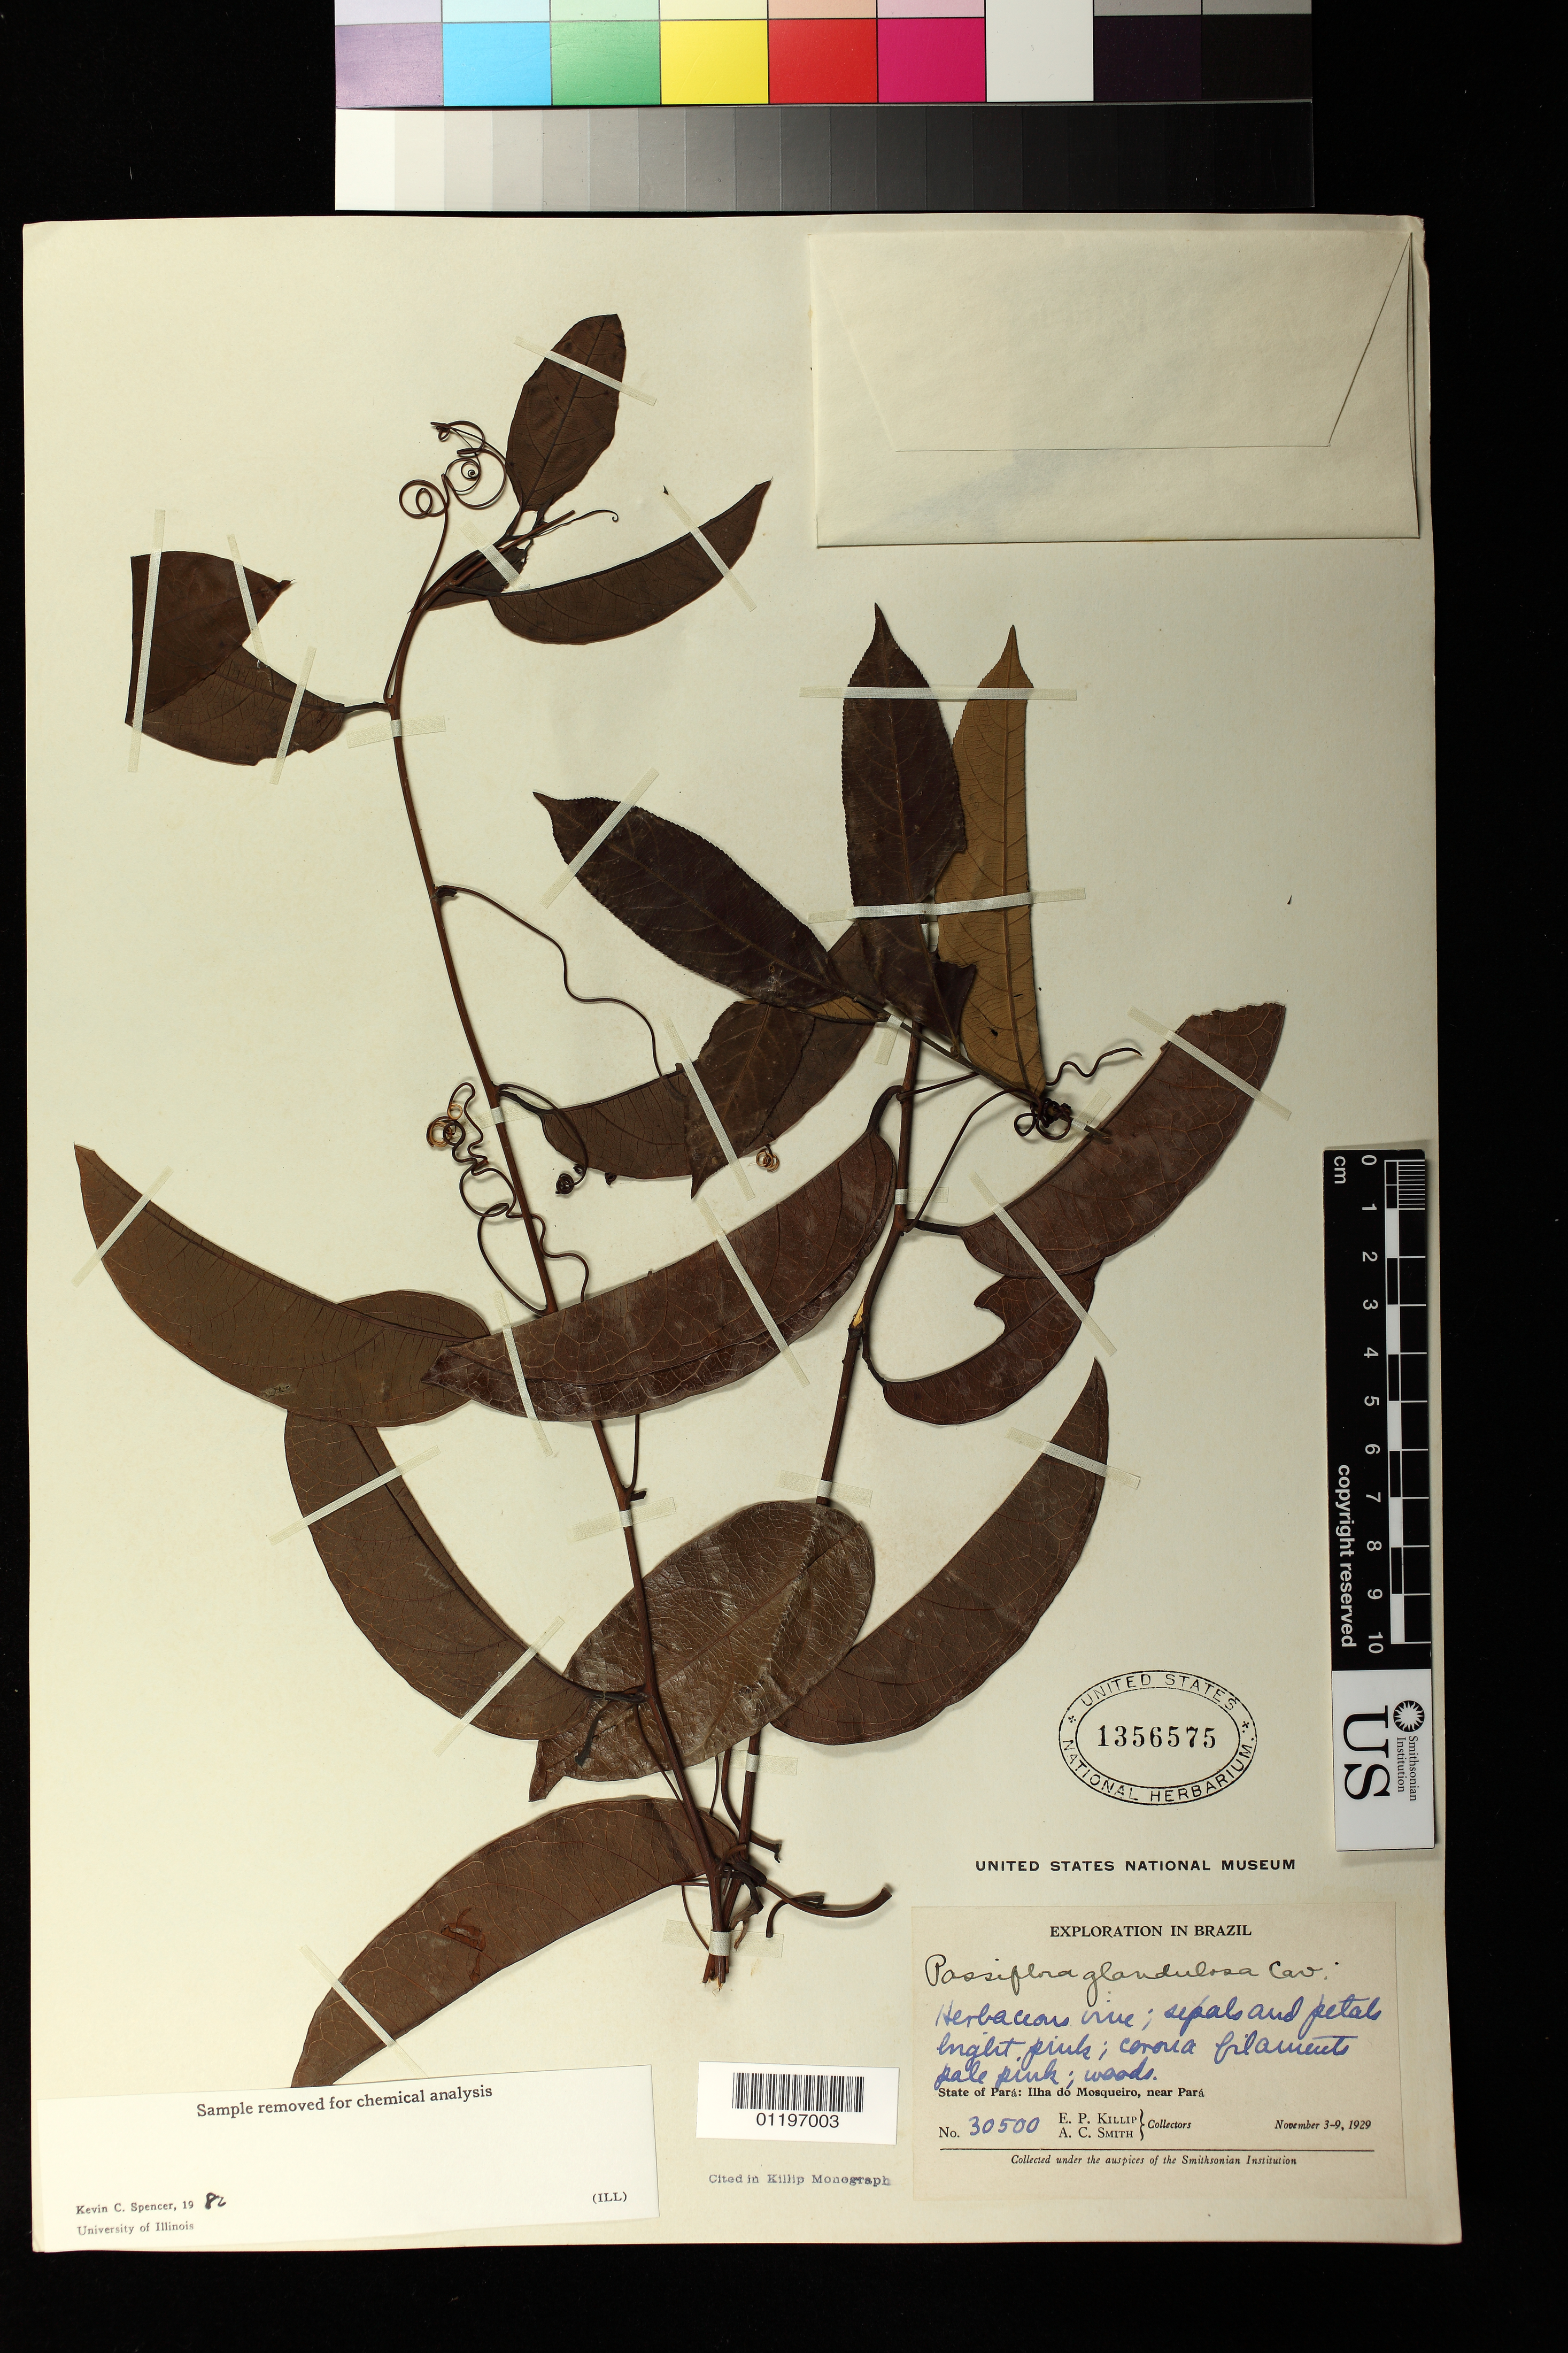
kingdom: Plantae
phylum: Tracheophyta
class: Magnoliopsida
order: Malpighiales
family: Passifloraceae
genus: Passiflora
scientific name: Passiflora glandulosa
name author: Cav.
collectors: E. P. Killip & A. C. Smith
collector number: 30500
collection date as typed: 03 Nov 1929 to 09 Nov 1929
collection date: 1929-11-03/1929-11-09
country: Brazil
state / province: Pará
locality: Ilha do Mosqueiro, near Pará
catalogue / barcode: US 1356575